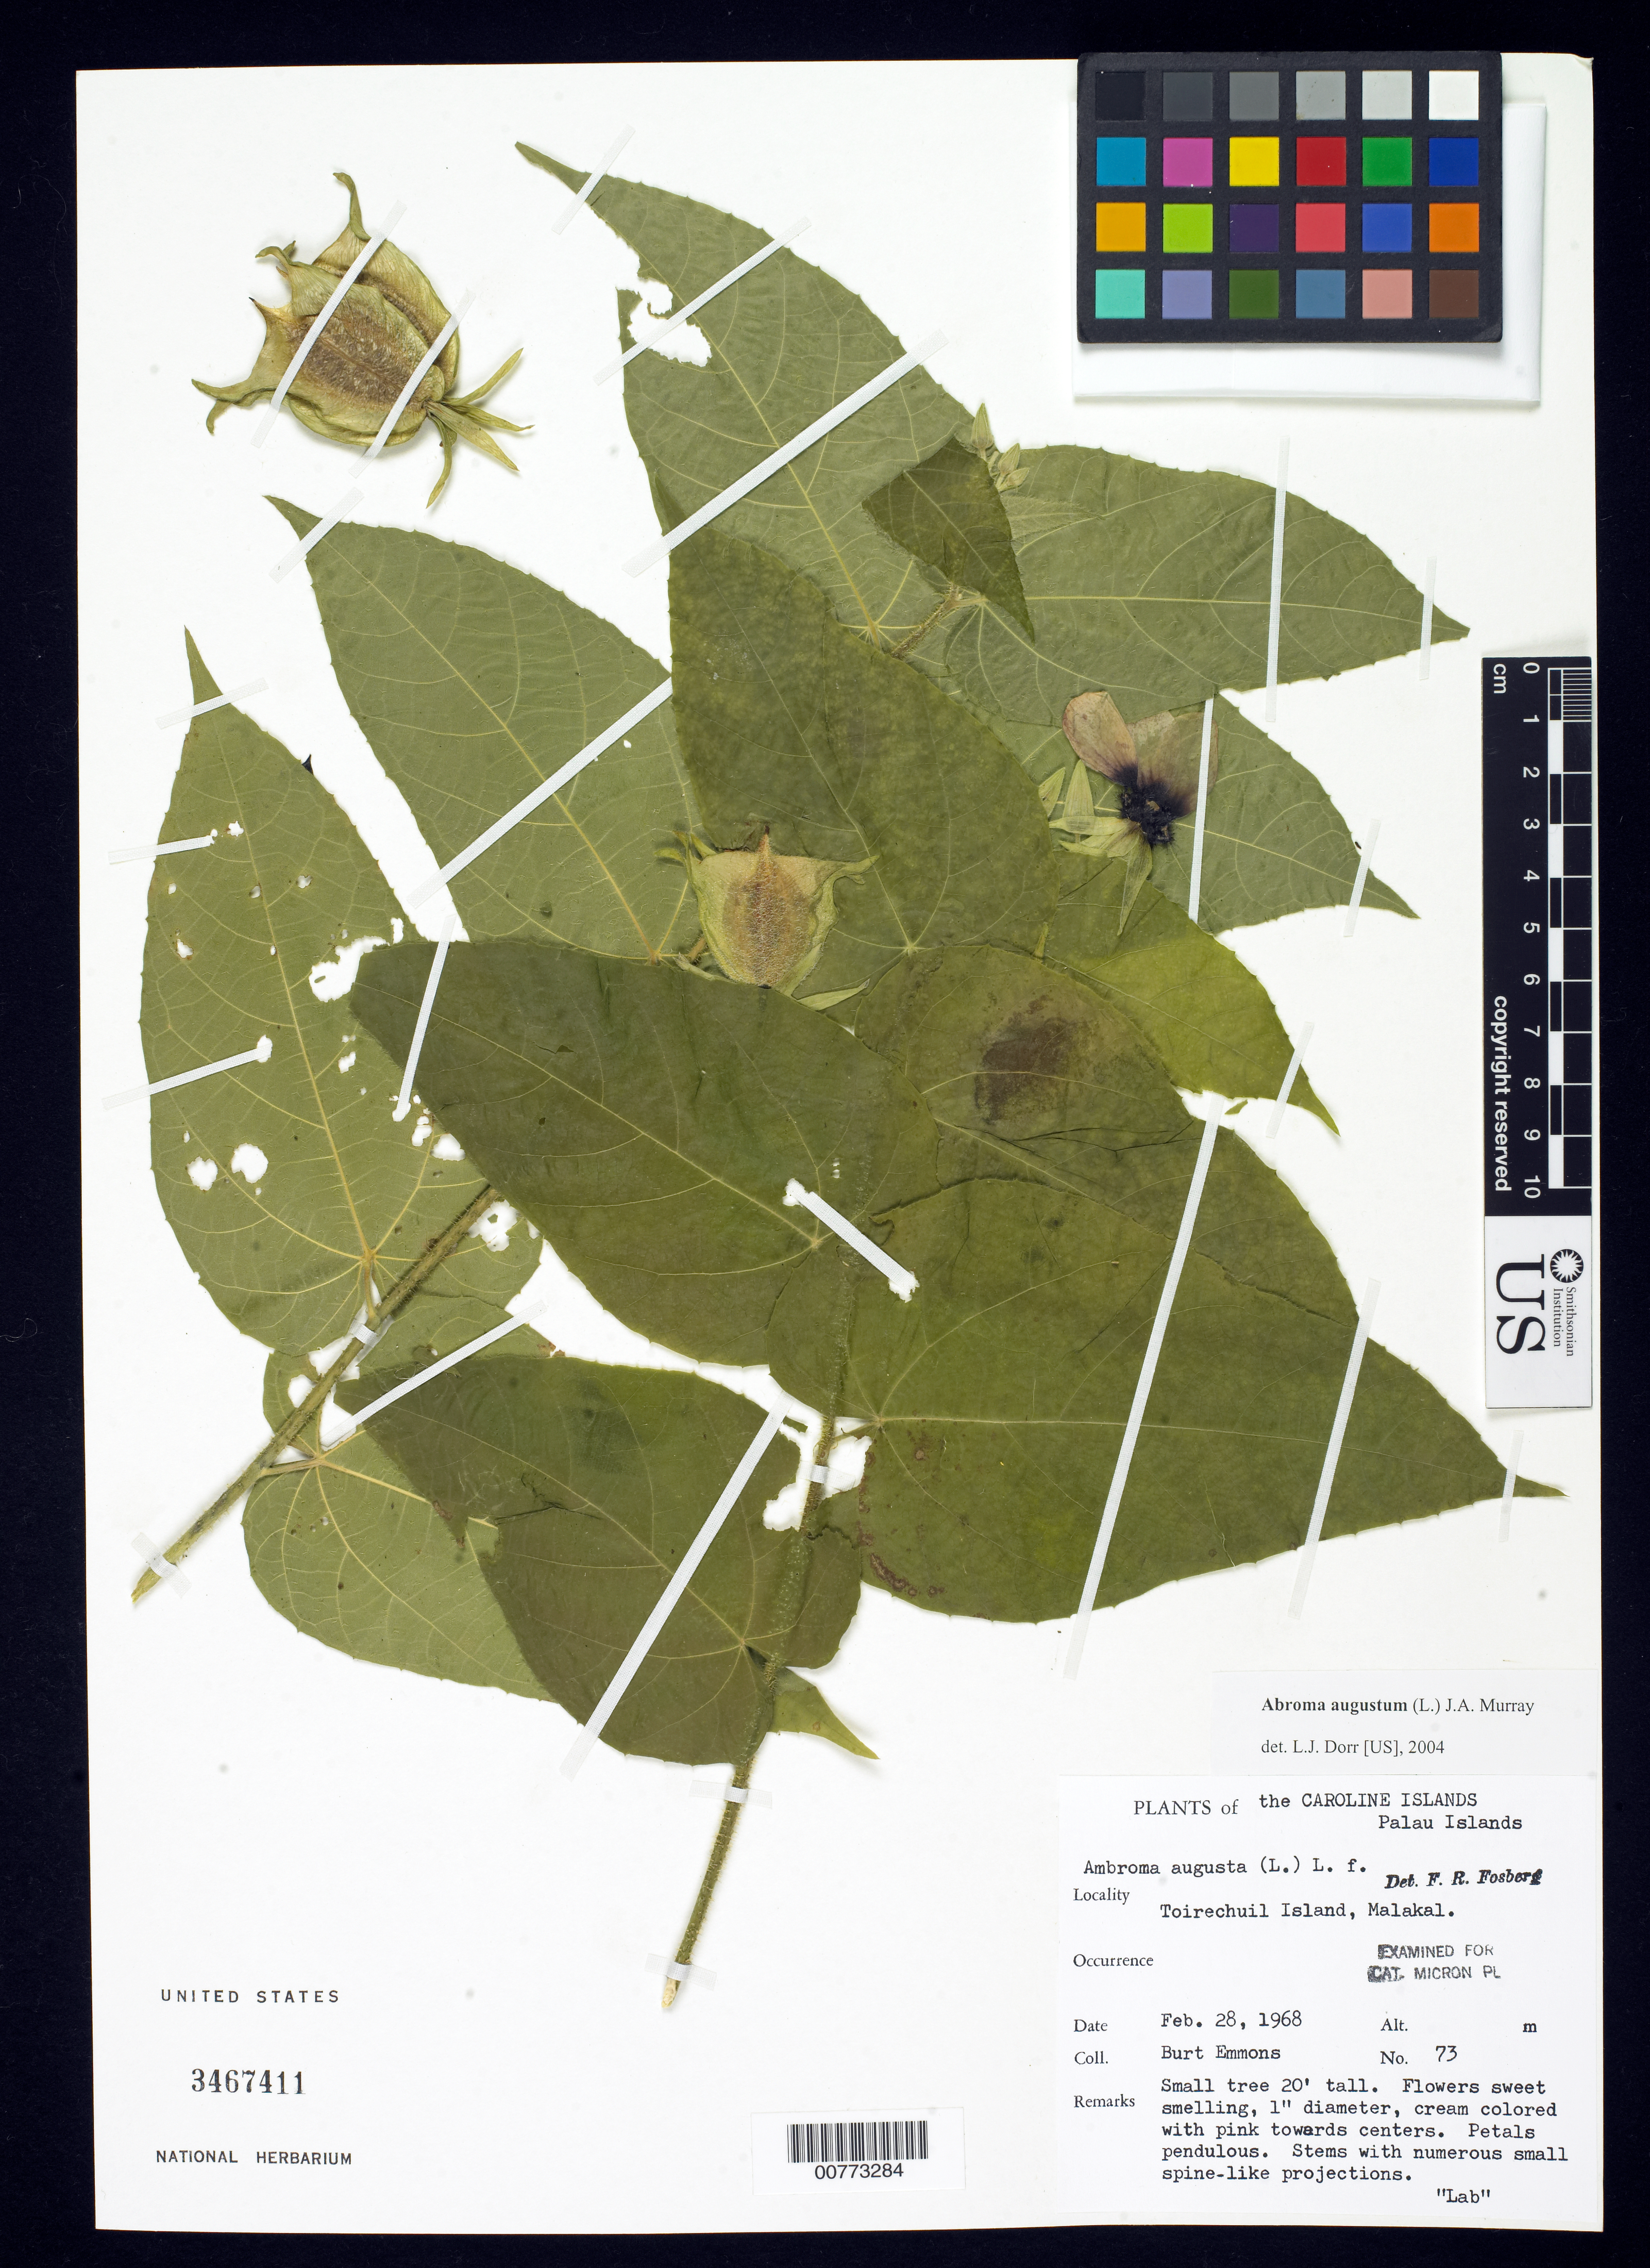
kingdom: Plantae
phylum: Tracheophyta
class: Magnoliopsida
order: Malvales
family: Malvaceae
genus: Abroma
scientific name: Abroma augusta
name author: (L.) L. f.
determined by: Dorr, L. J., (BOT), Smithsonian Institution - National Museum of Natural History (UNITED STATES)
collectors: B. Emmons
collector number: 73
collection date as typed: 28 Feb 1968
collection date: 1968-02-28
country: Palau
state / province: Koror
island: Ngemelachel [Malakal] ?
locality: Palau Islands. Toirechuil Island, Malakal.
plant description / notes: Common name: Lab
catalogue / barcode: US 3467411